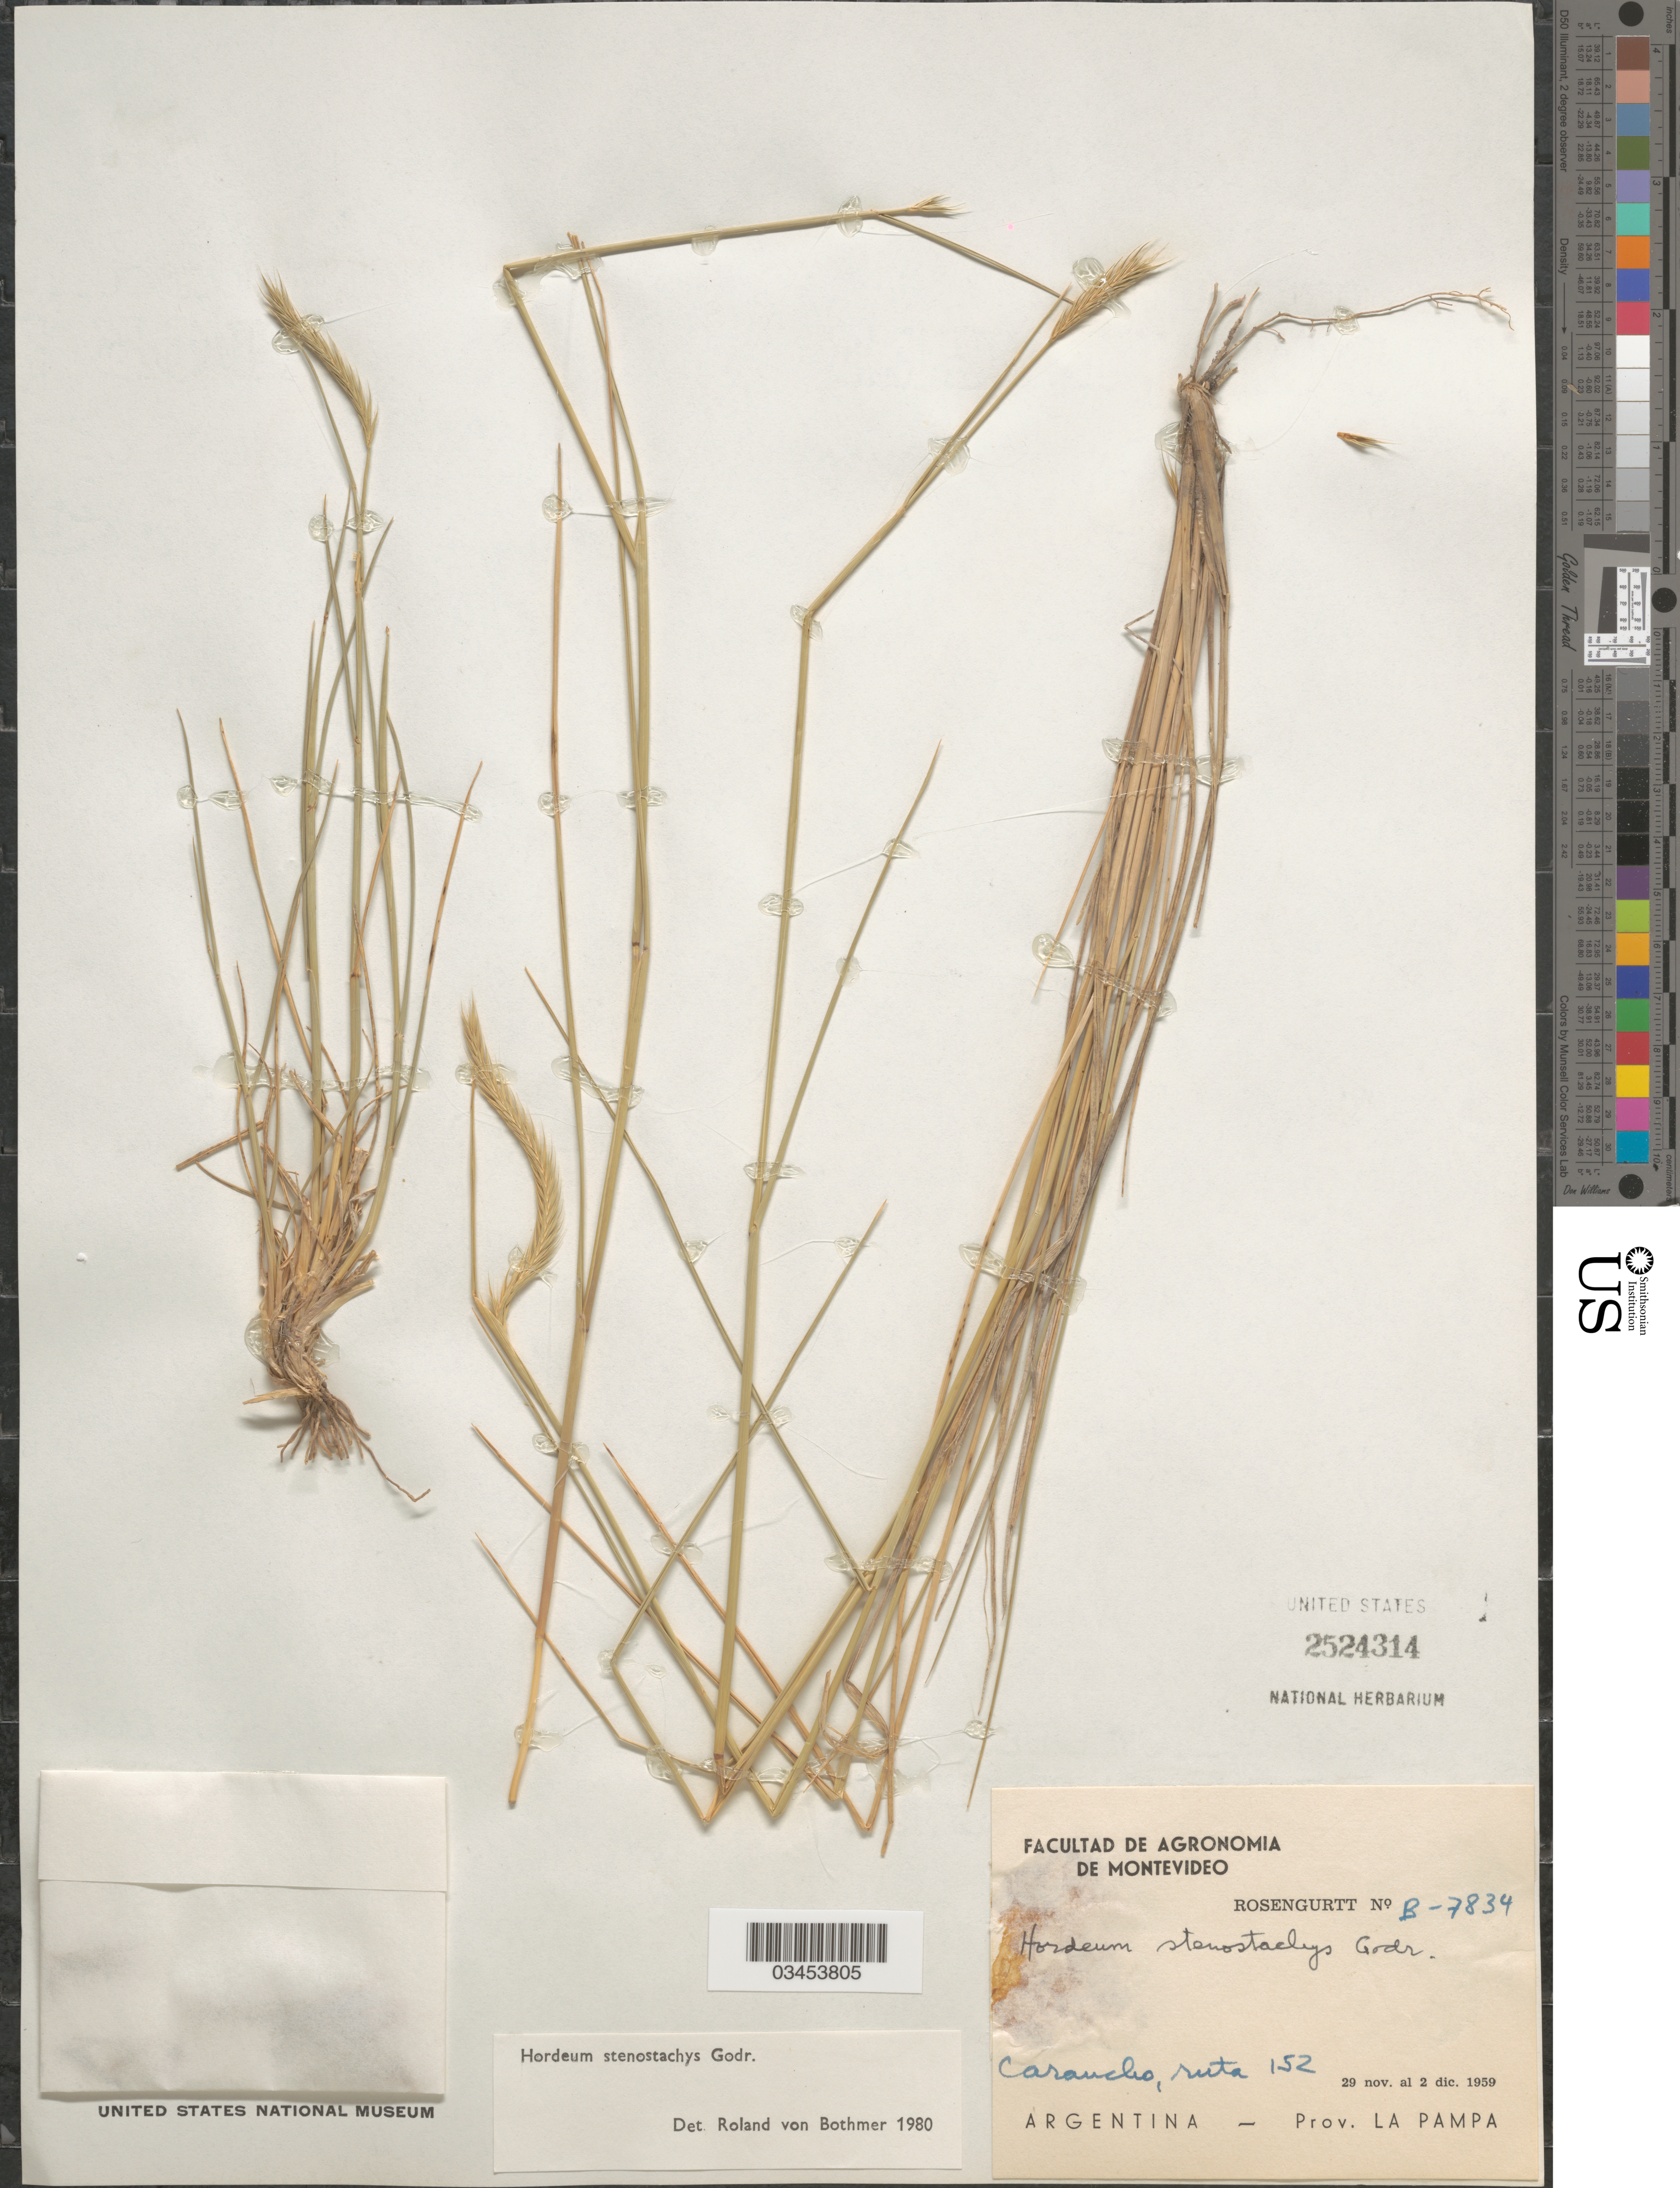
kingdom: Plantae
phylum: Tracheophyta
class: Liliopsida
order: Poales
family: Poaceae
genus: Hordeum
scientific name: Hordeum stenostachys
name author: Godr.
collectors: Rosengurtt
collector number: B-7834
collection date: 1959-11-29/1959-12-02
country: Argentina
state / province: La Pampa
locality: Caraucho, ruta 152.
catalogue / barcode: US 2524314